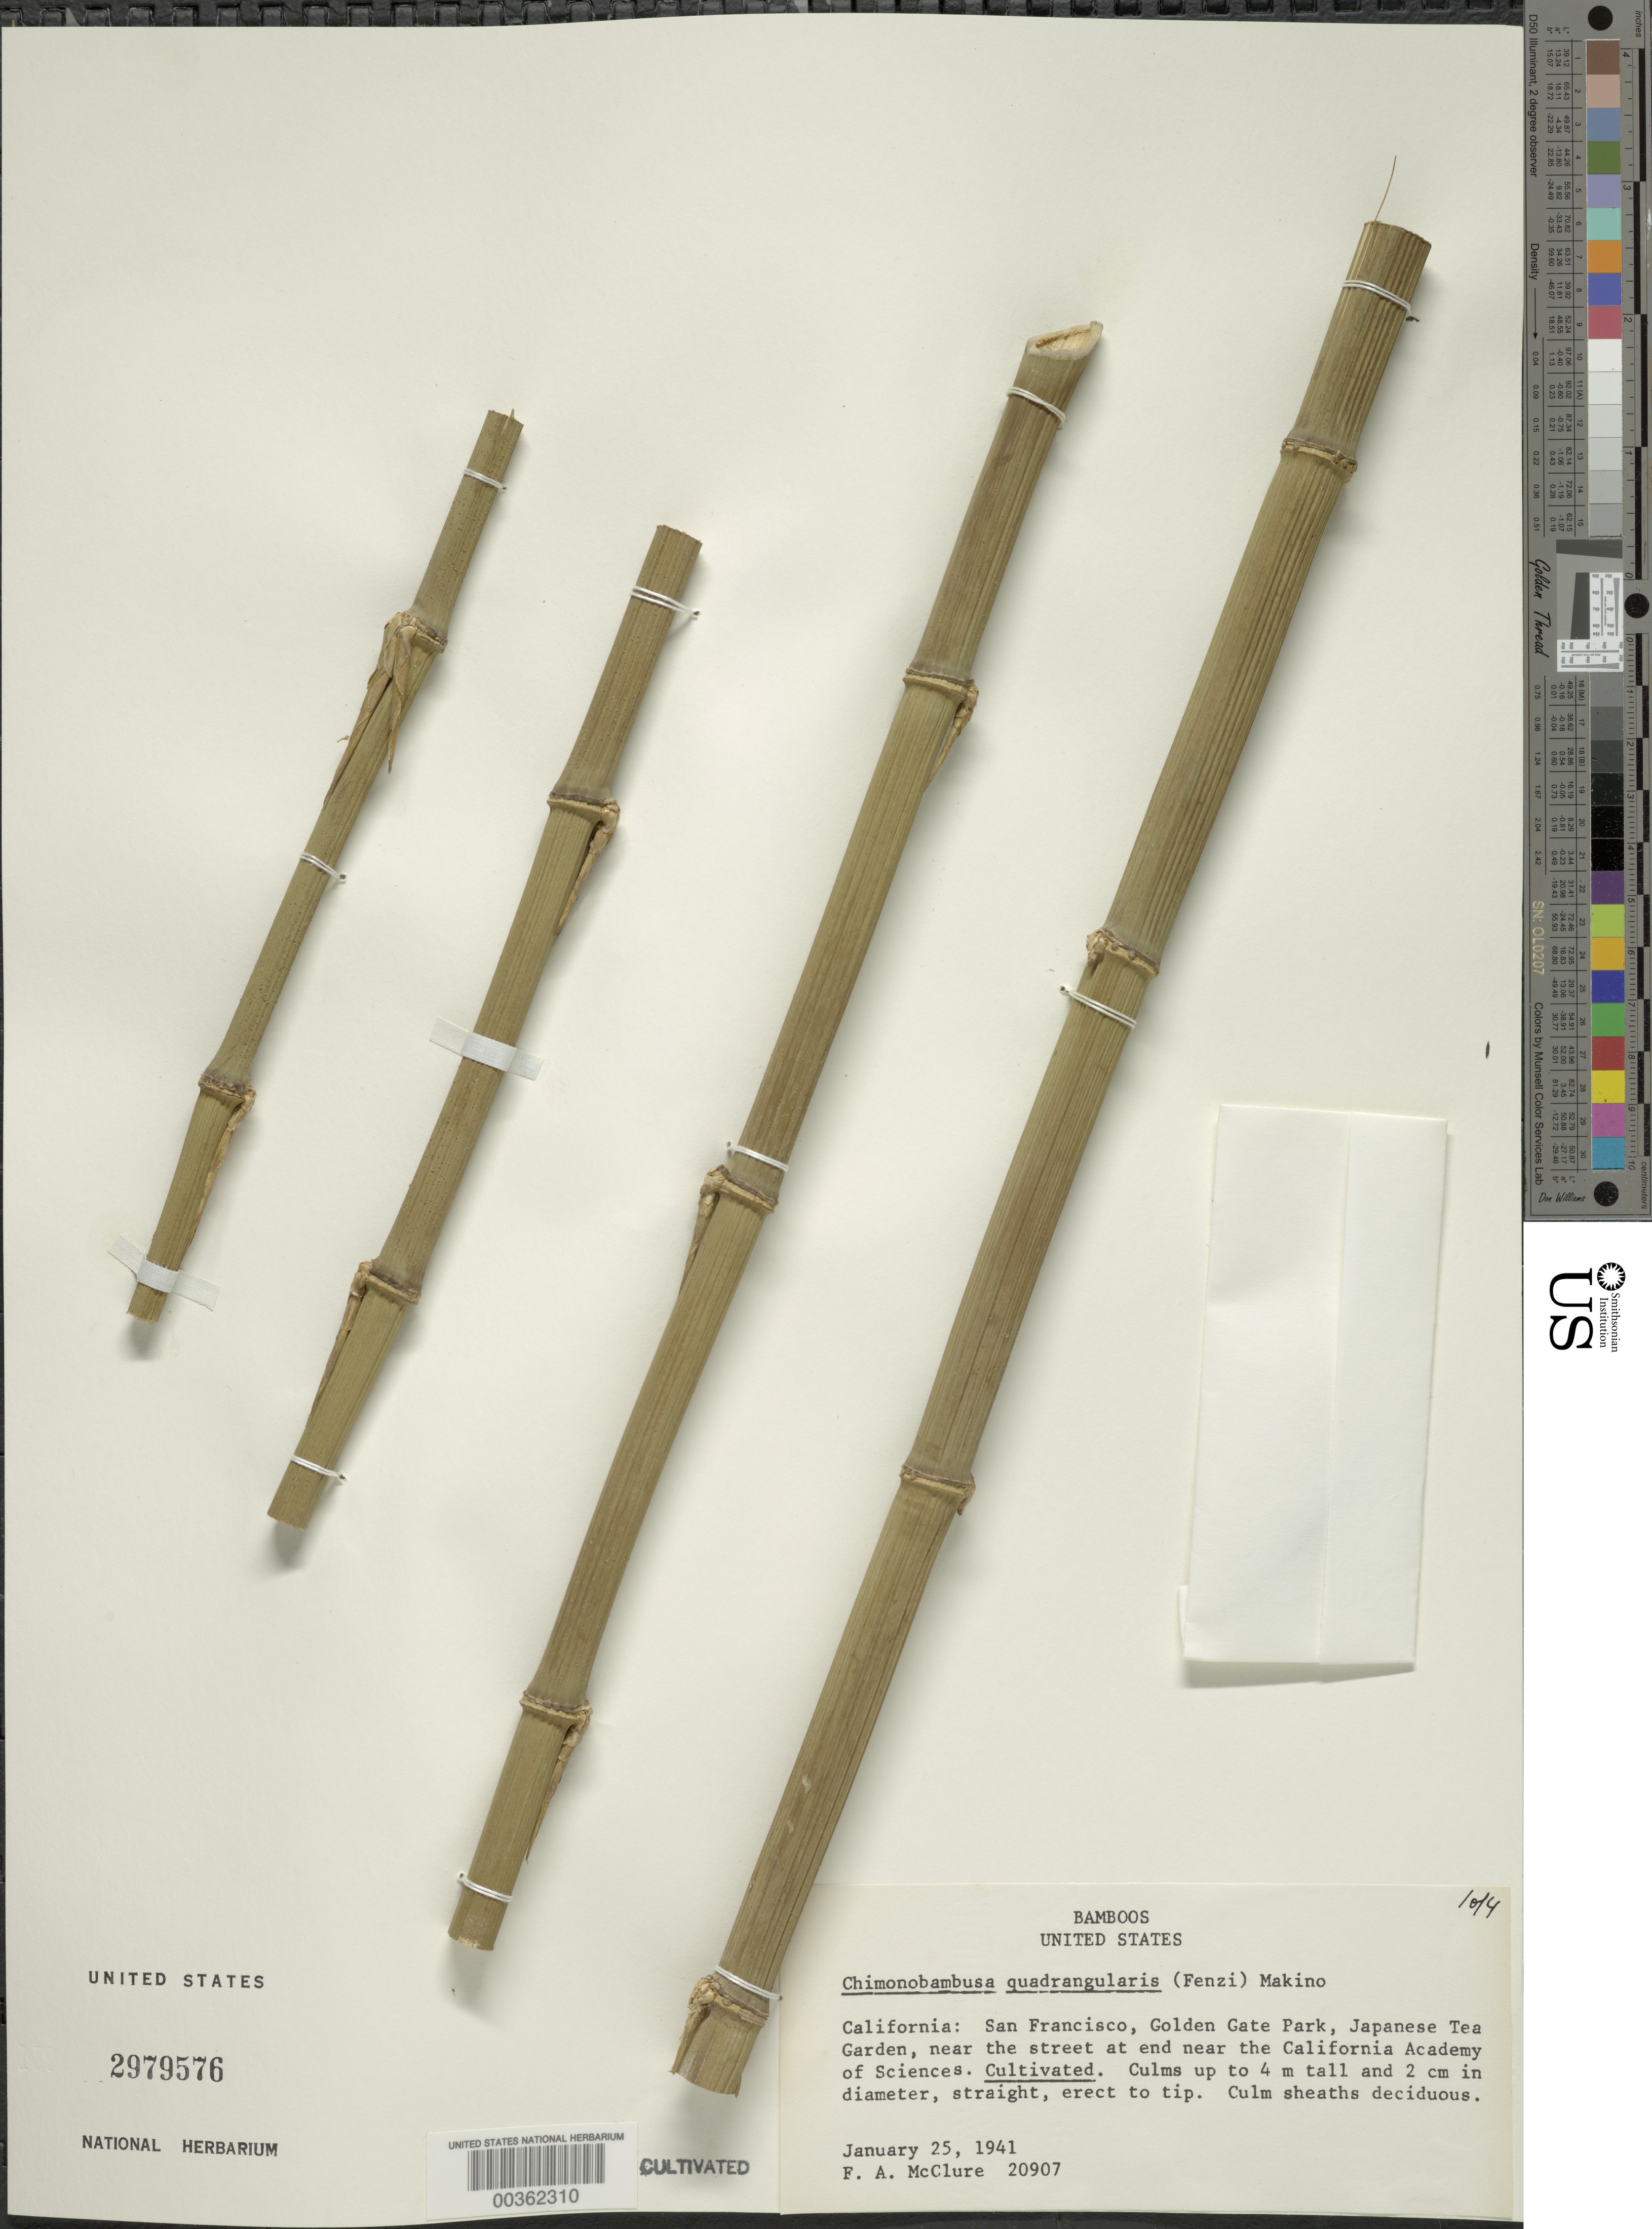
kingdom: Plantae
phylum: Tracheophyta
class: Liliopsida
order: Poales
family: Poaceae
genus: Chimonobambusa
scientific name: Chimonobambusa quadrangularis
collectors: F. A. McClure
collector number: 20907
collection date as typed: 25 Jan 1941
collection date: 1941-01-25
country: United States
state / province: California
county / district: San Francisco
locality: Golden gate park-san francisco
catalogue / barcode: US 2979576